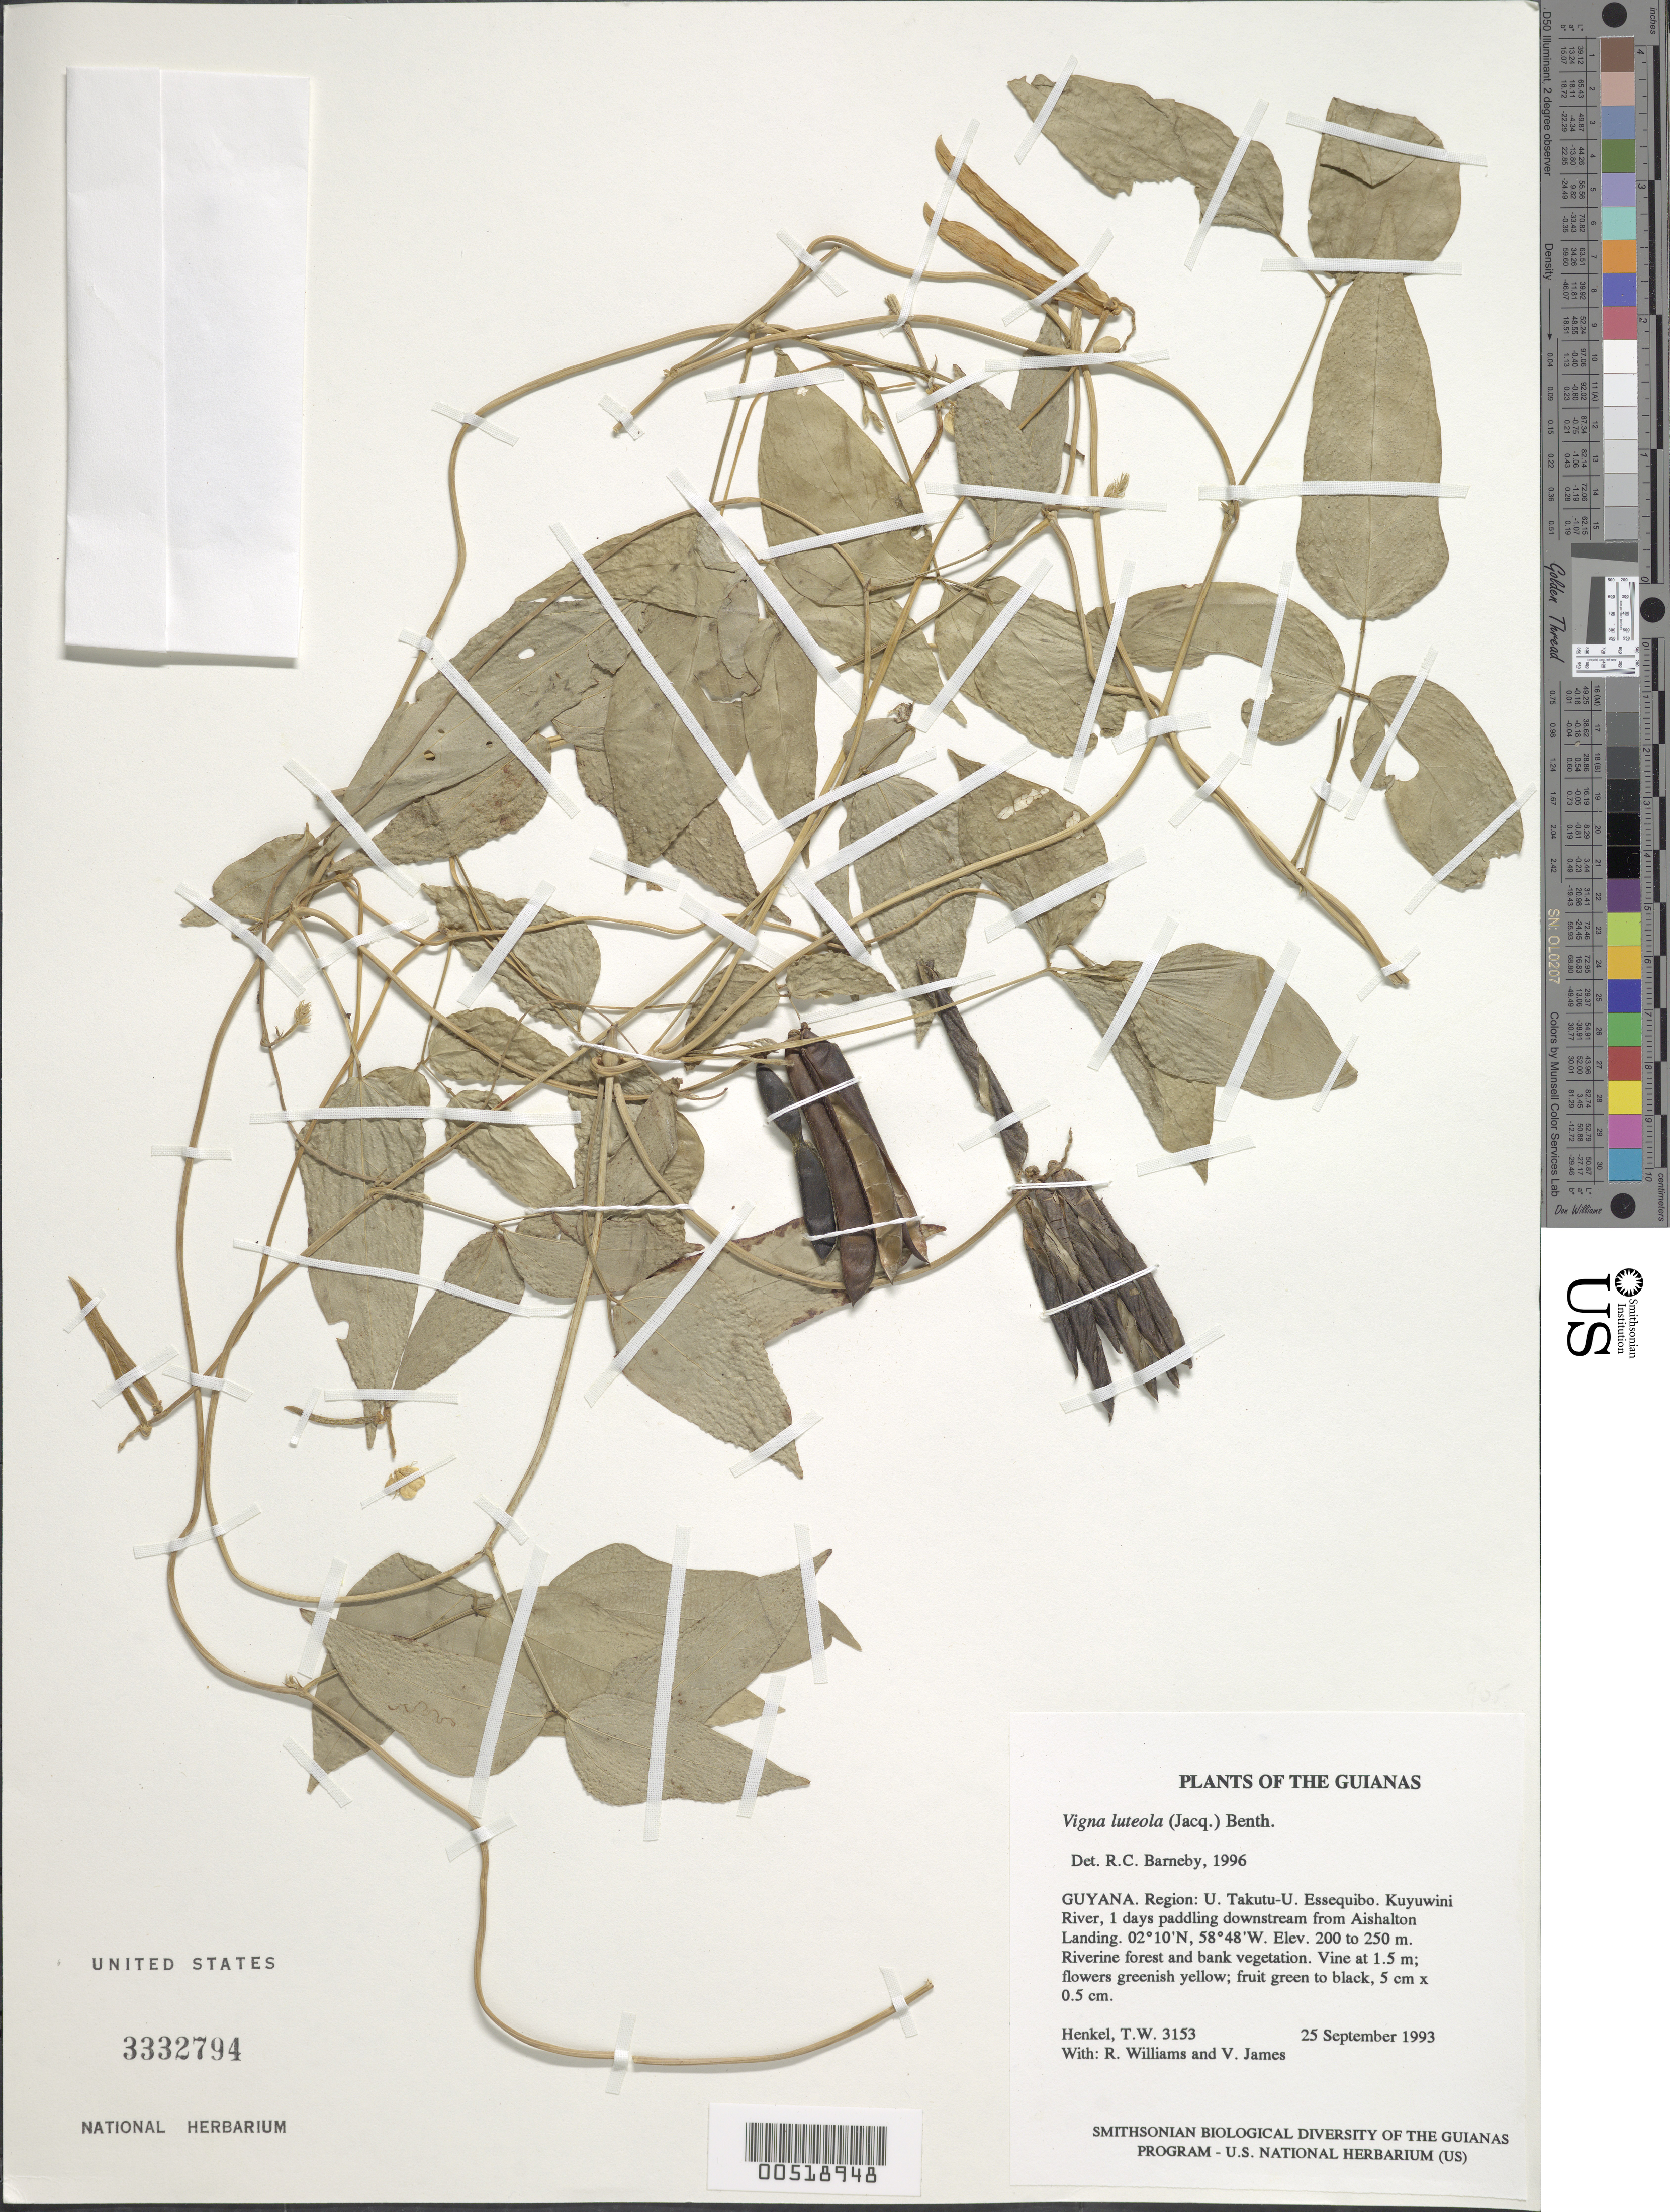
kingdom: Plantae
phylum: Tracheophyta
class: Magnoliopsida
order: Fabales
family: Fabaceae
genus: Vigna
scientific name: Vigna luteola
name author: (Jacq.) Benth.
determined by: Barneby, Rupert C., (NY)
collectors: T. Henkel, R. Williams & V. James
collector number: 3153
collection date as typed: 25 September 1993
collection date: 1993-09-25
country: Guyana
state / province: U. Takutu-U. Essequibo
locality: Kuyuwini River, 1 days paddling downstream from Aishalton Landing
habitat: Riverine forest and bank vegetation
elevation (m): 200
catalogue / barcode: US 3332794